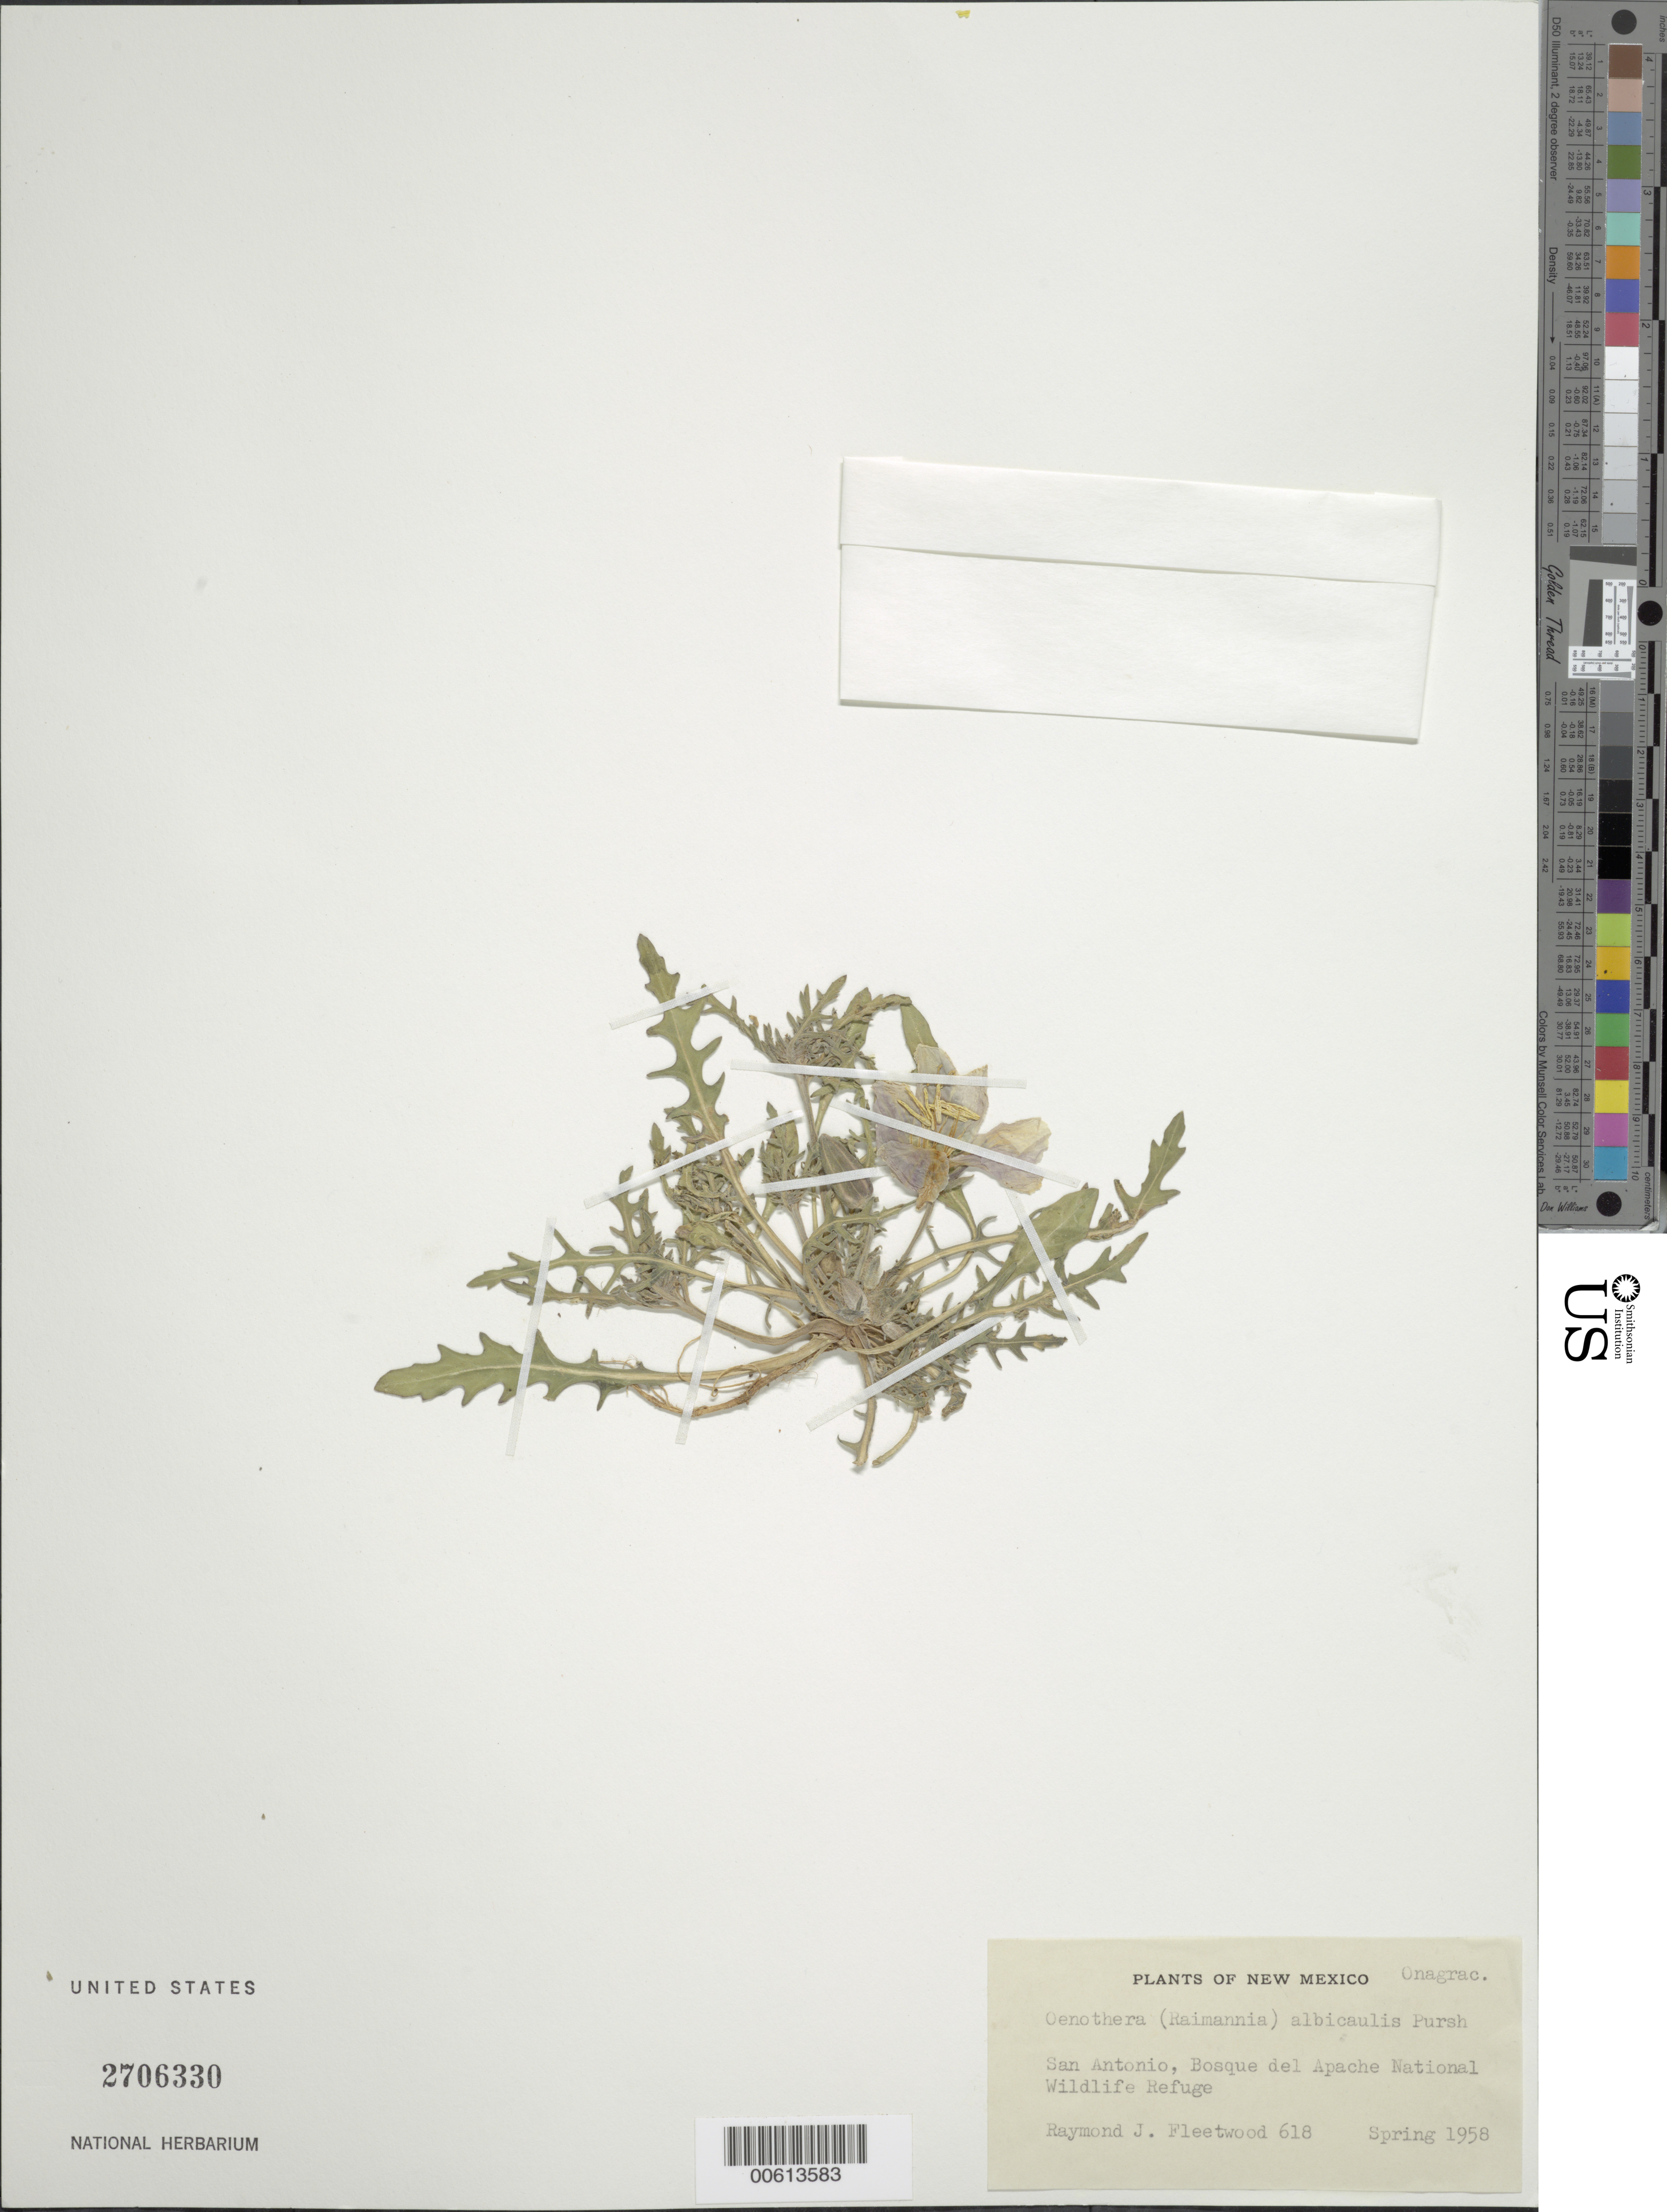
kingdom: Plantae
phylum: Tracheophyta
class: Magnoliopsida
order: Myrtales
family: Onagraceae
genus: Oenothera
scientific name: Oenothera albicaulis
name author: Pursh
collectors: R. J. Fleetwood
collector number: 618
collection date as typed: Spr 1958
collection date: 1958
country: United States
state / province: New Mexico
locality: San Antonio, Bosque del Apache National Wildlife Refuge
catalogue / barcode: US 2706330